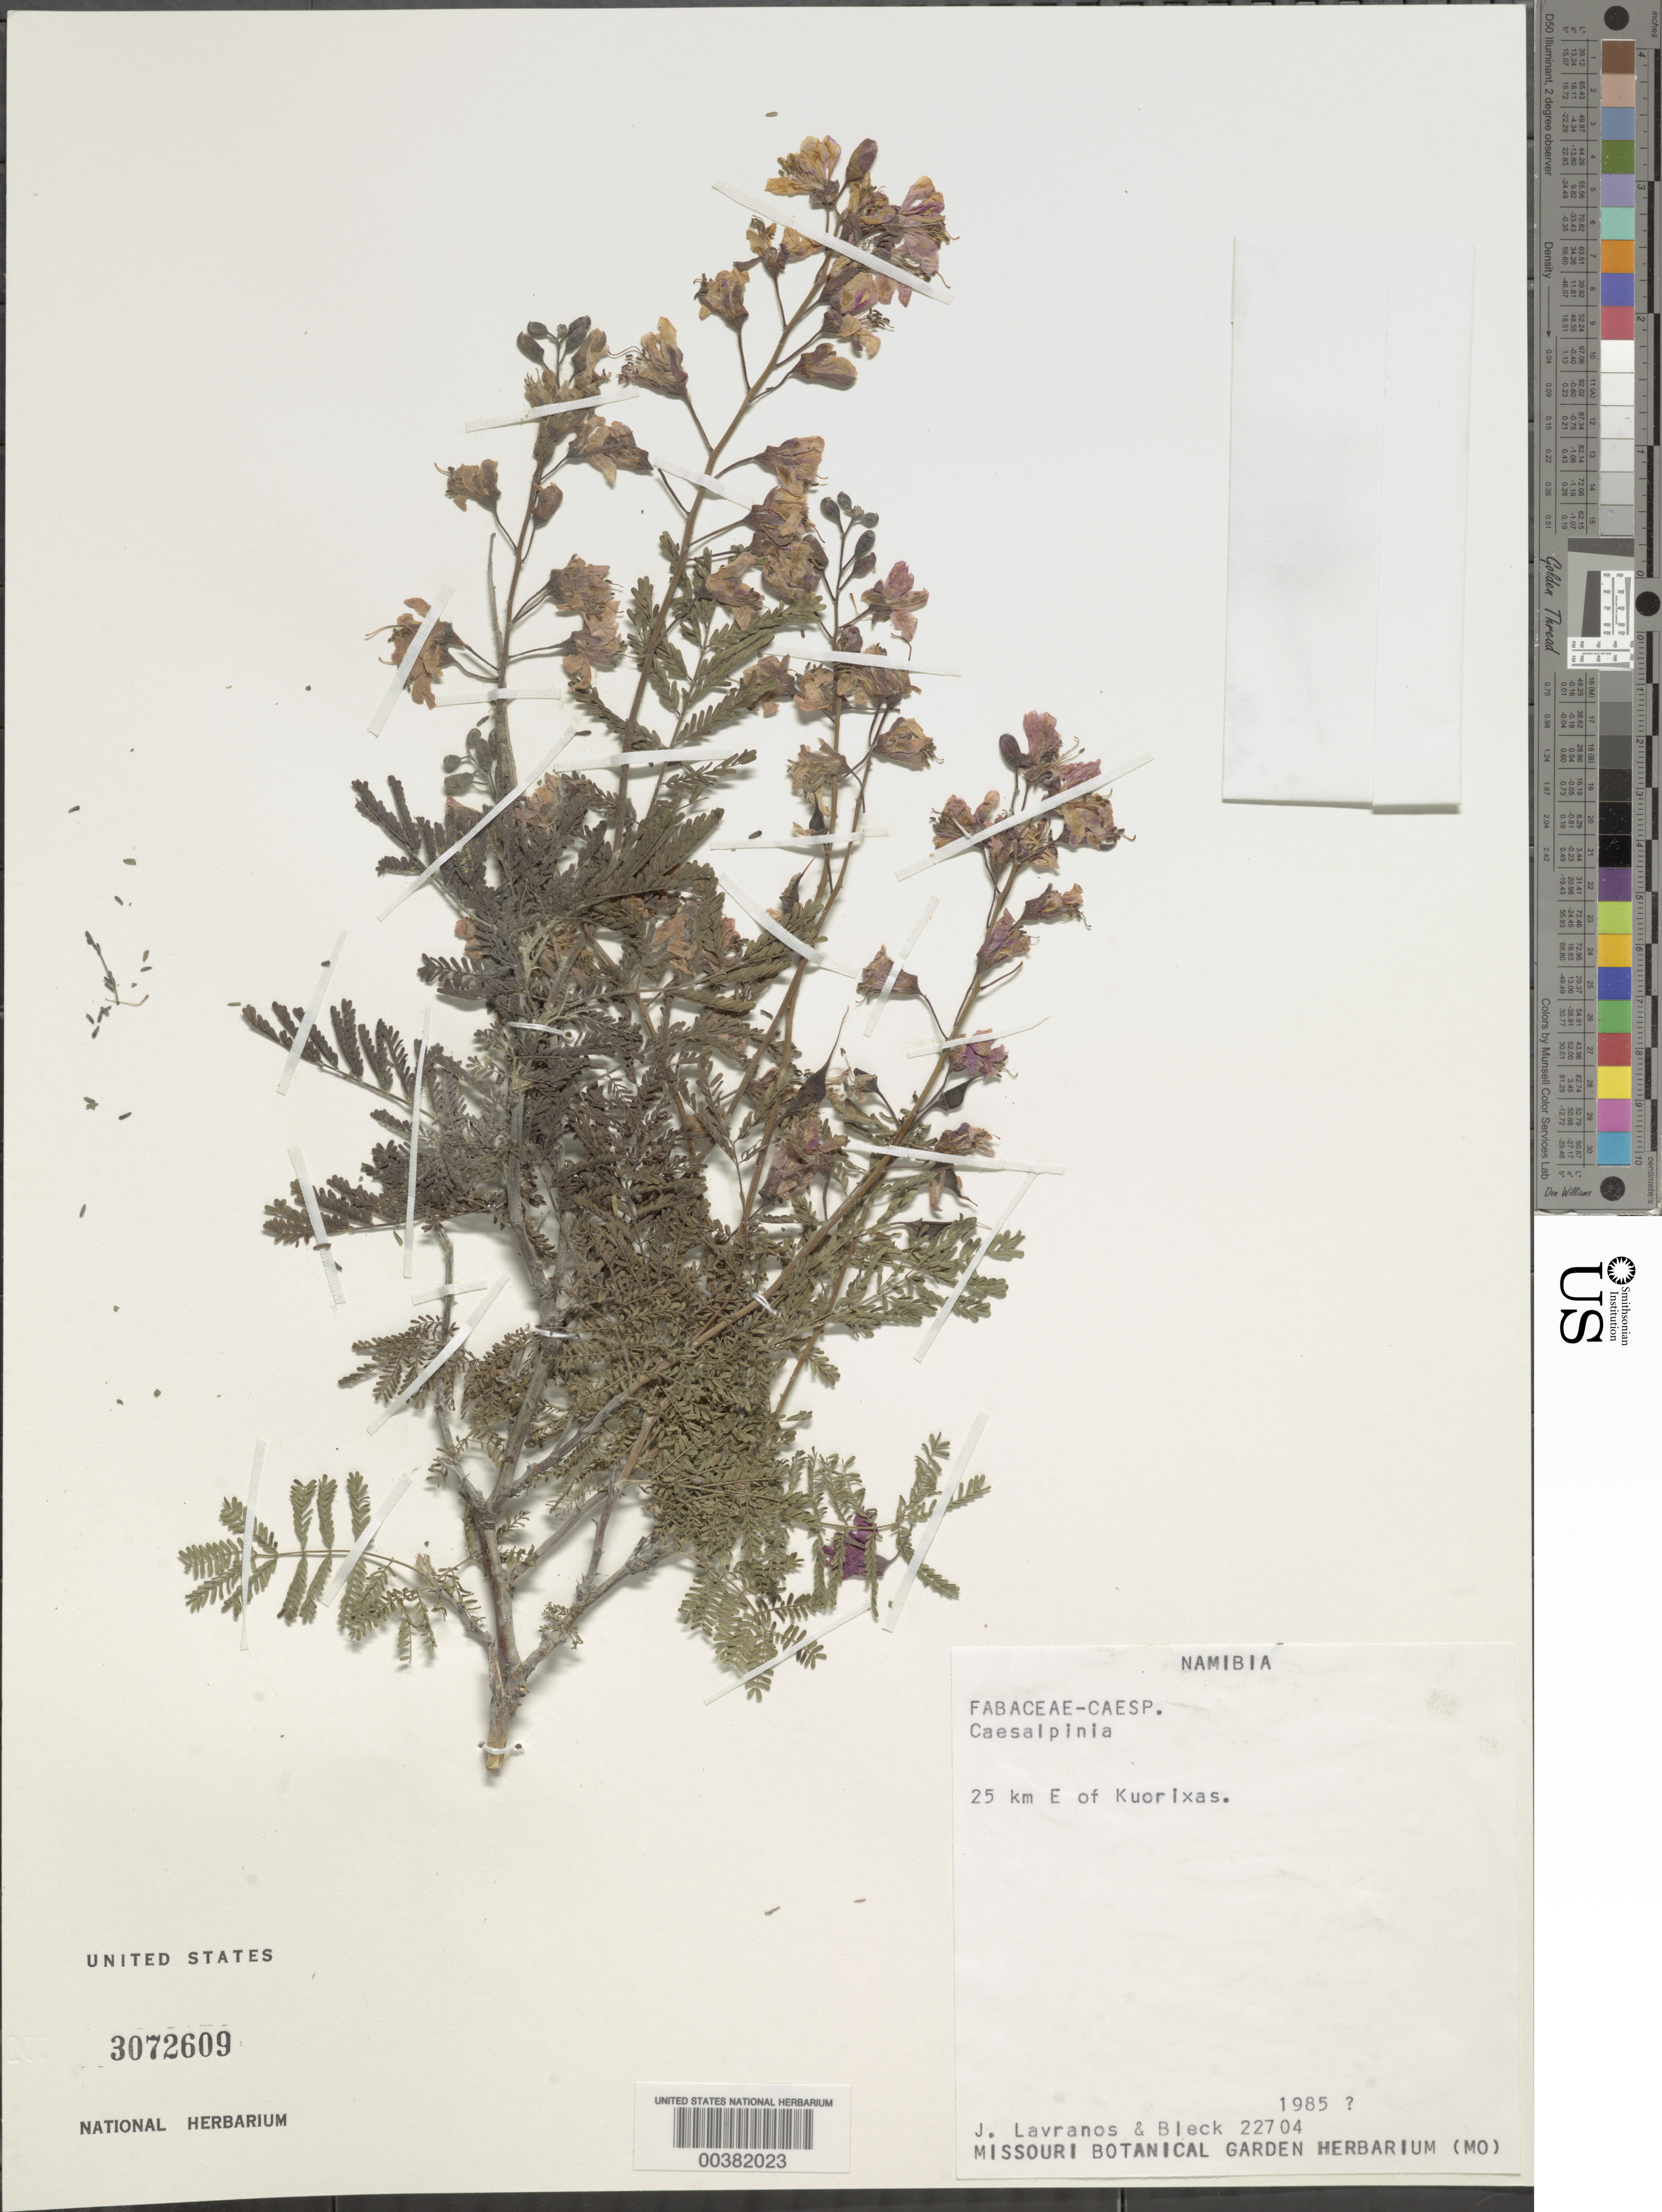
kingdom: Plantae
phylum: Tracheophyta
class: Magnoliopsida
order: Fabales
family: Fabaceae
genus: Gelrebia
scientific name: Gelrebia sp.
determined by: Strong, Mark T., (BOT), Smithsonian Institution - National Museum of Natural History (UNITED STATES)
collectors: J. Lavranos & -. Bleck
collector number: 22704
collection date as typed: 1985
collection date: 1985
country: Namibia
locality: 25 km e of kuorixas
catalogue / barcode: US 3072609